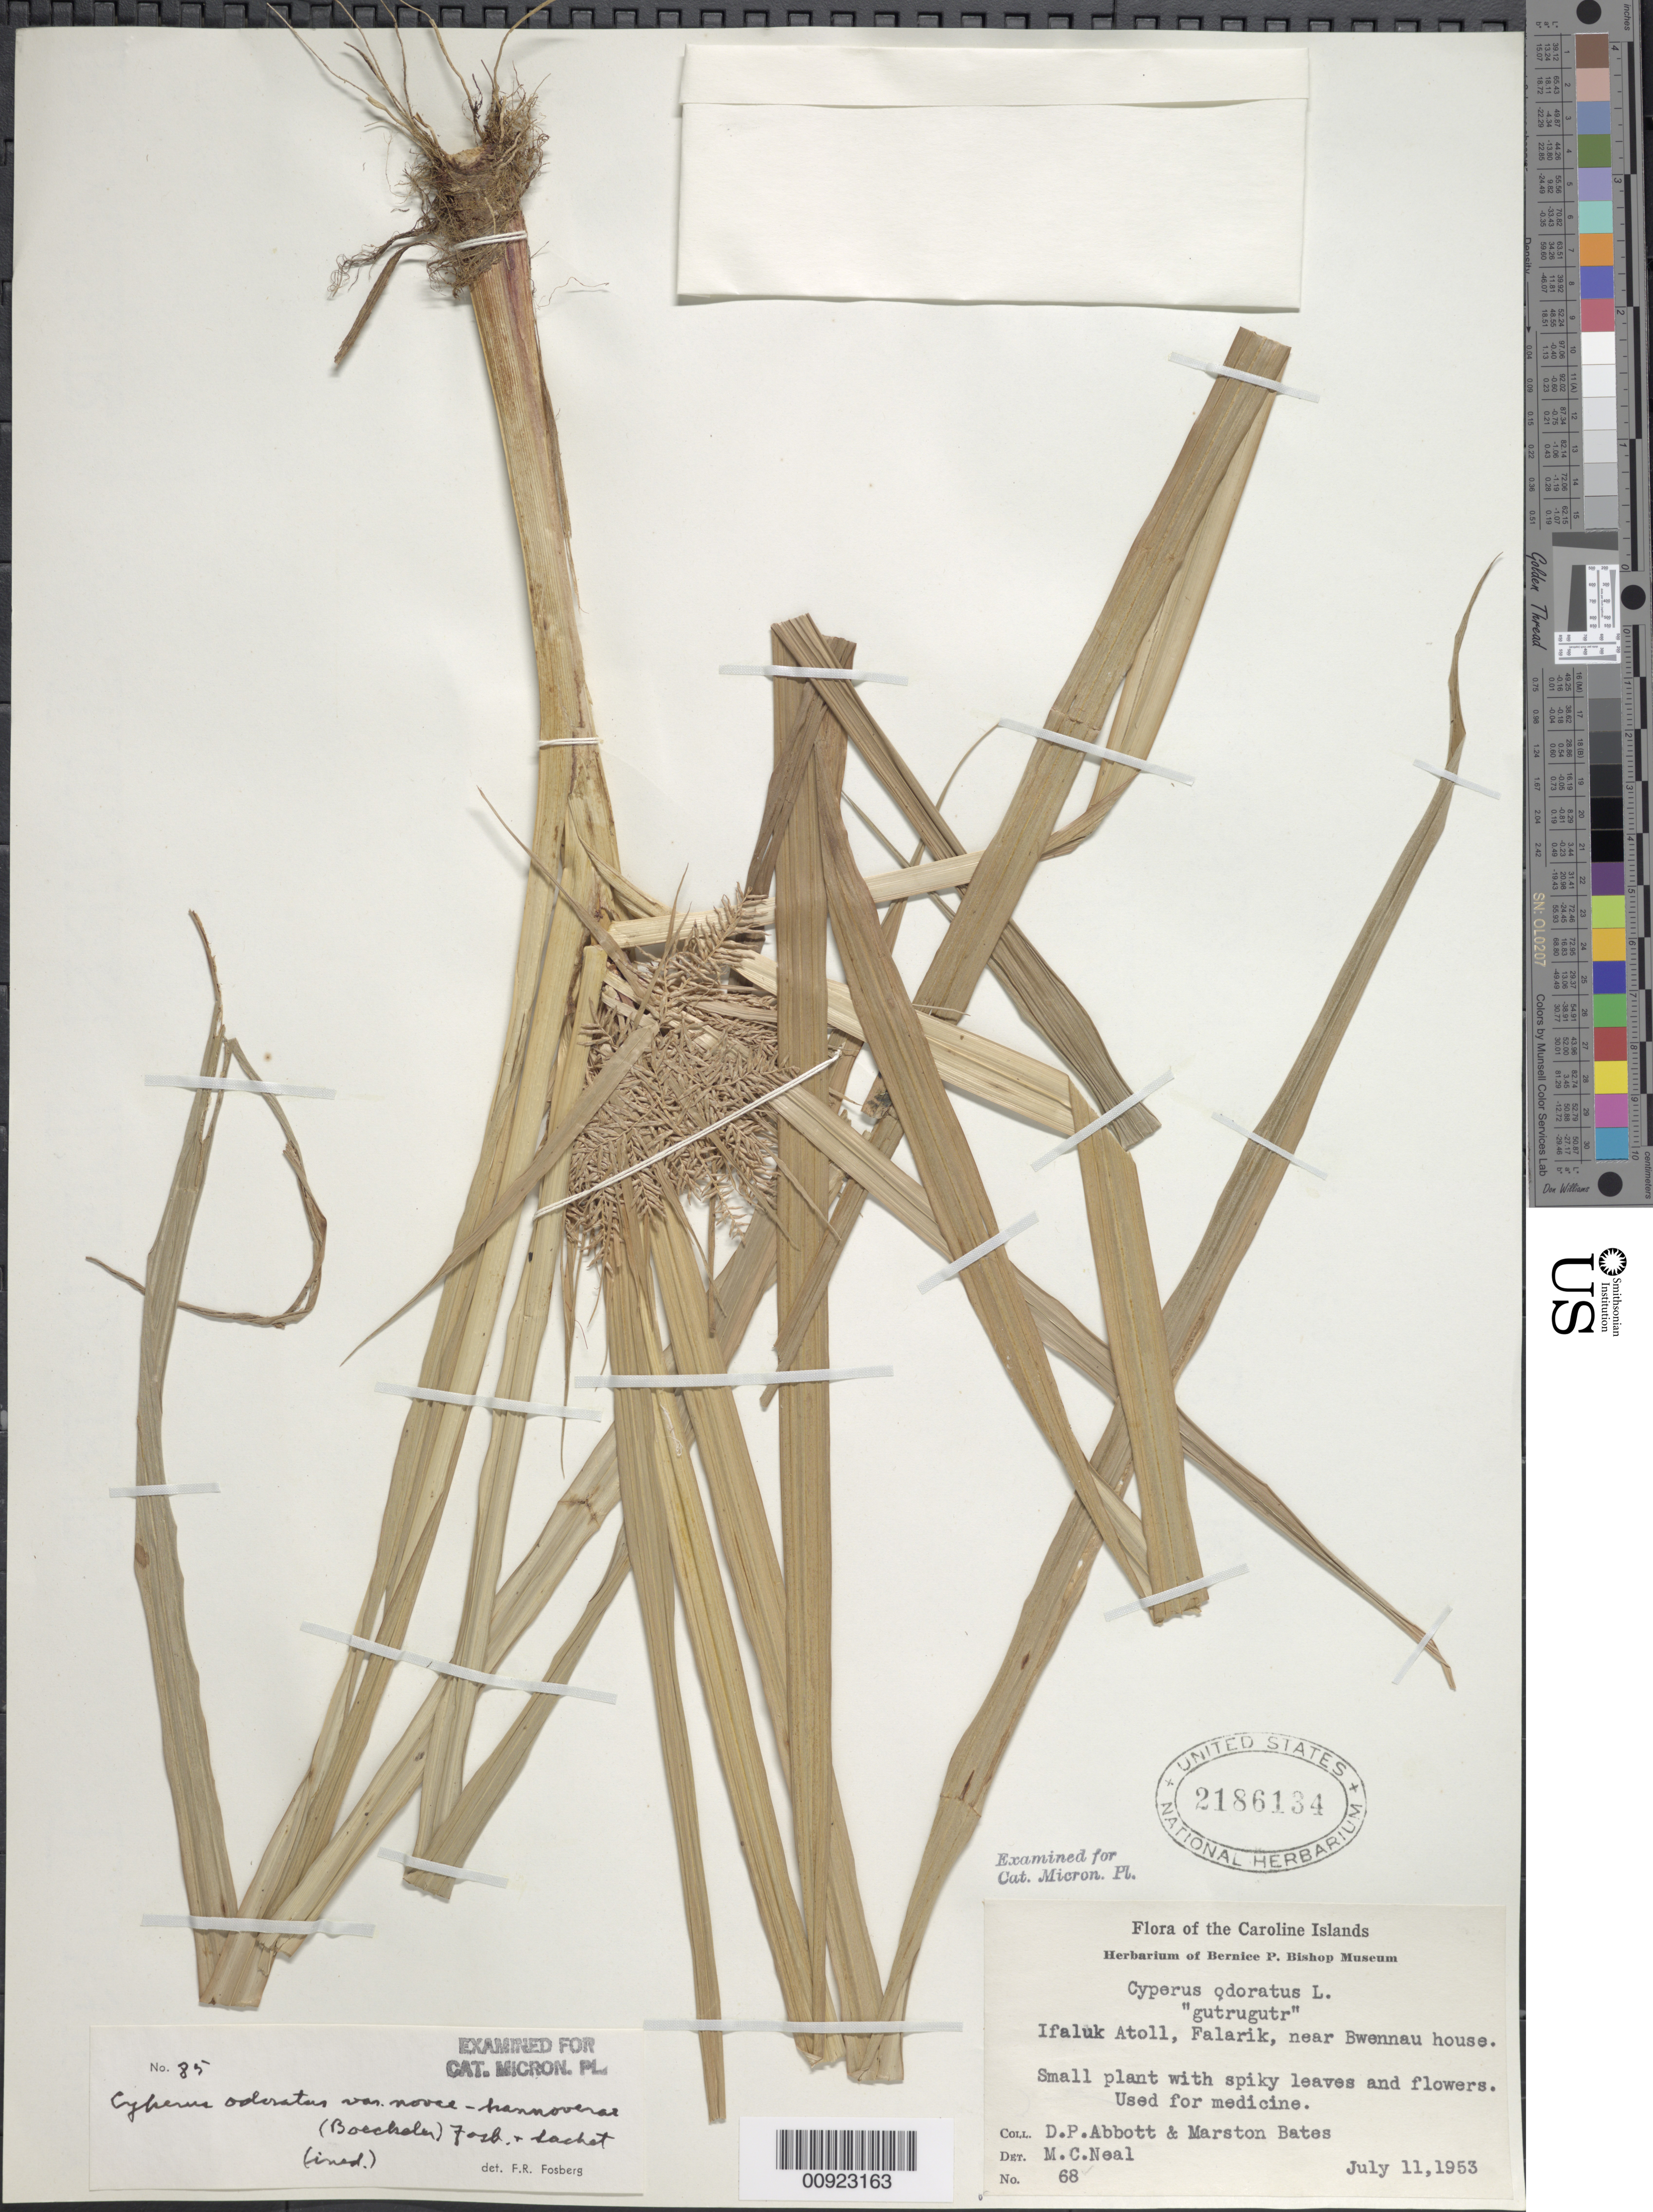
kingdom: Plantae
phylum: Tracheophyta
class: Liliopsida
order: Poales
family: Cyperaceae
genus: Cyperus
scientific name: Cyperus odoratus var. novae-hannoverae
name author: (Boeckeler) Sachet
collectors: D. P. Abbott & M. Bates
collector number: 68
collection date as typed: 11 Jul 1953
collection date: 1953-07-11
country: Micronesia, Federated States of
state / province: Yap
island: Ifalik (Ifaluk) Atoll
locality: Falarik, near Bwennau house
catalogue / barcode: US 2186134